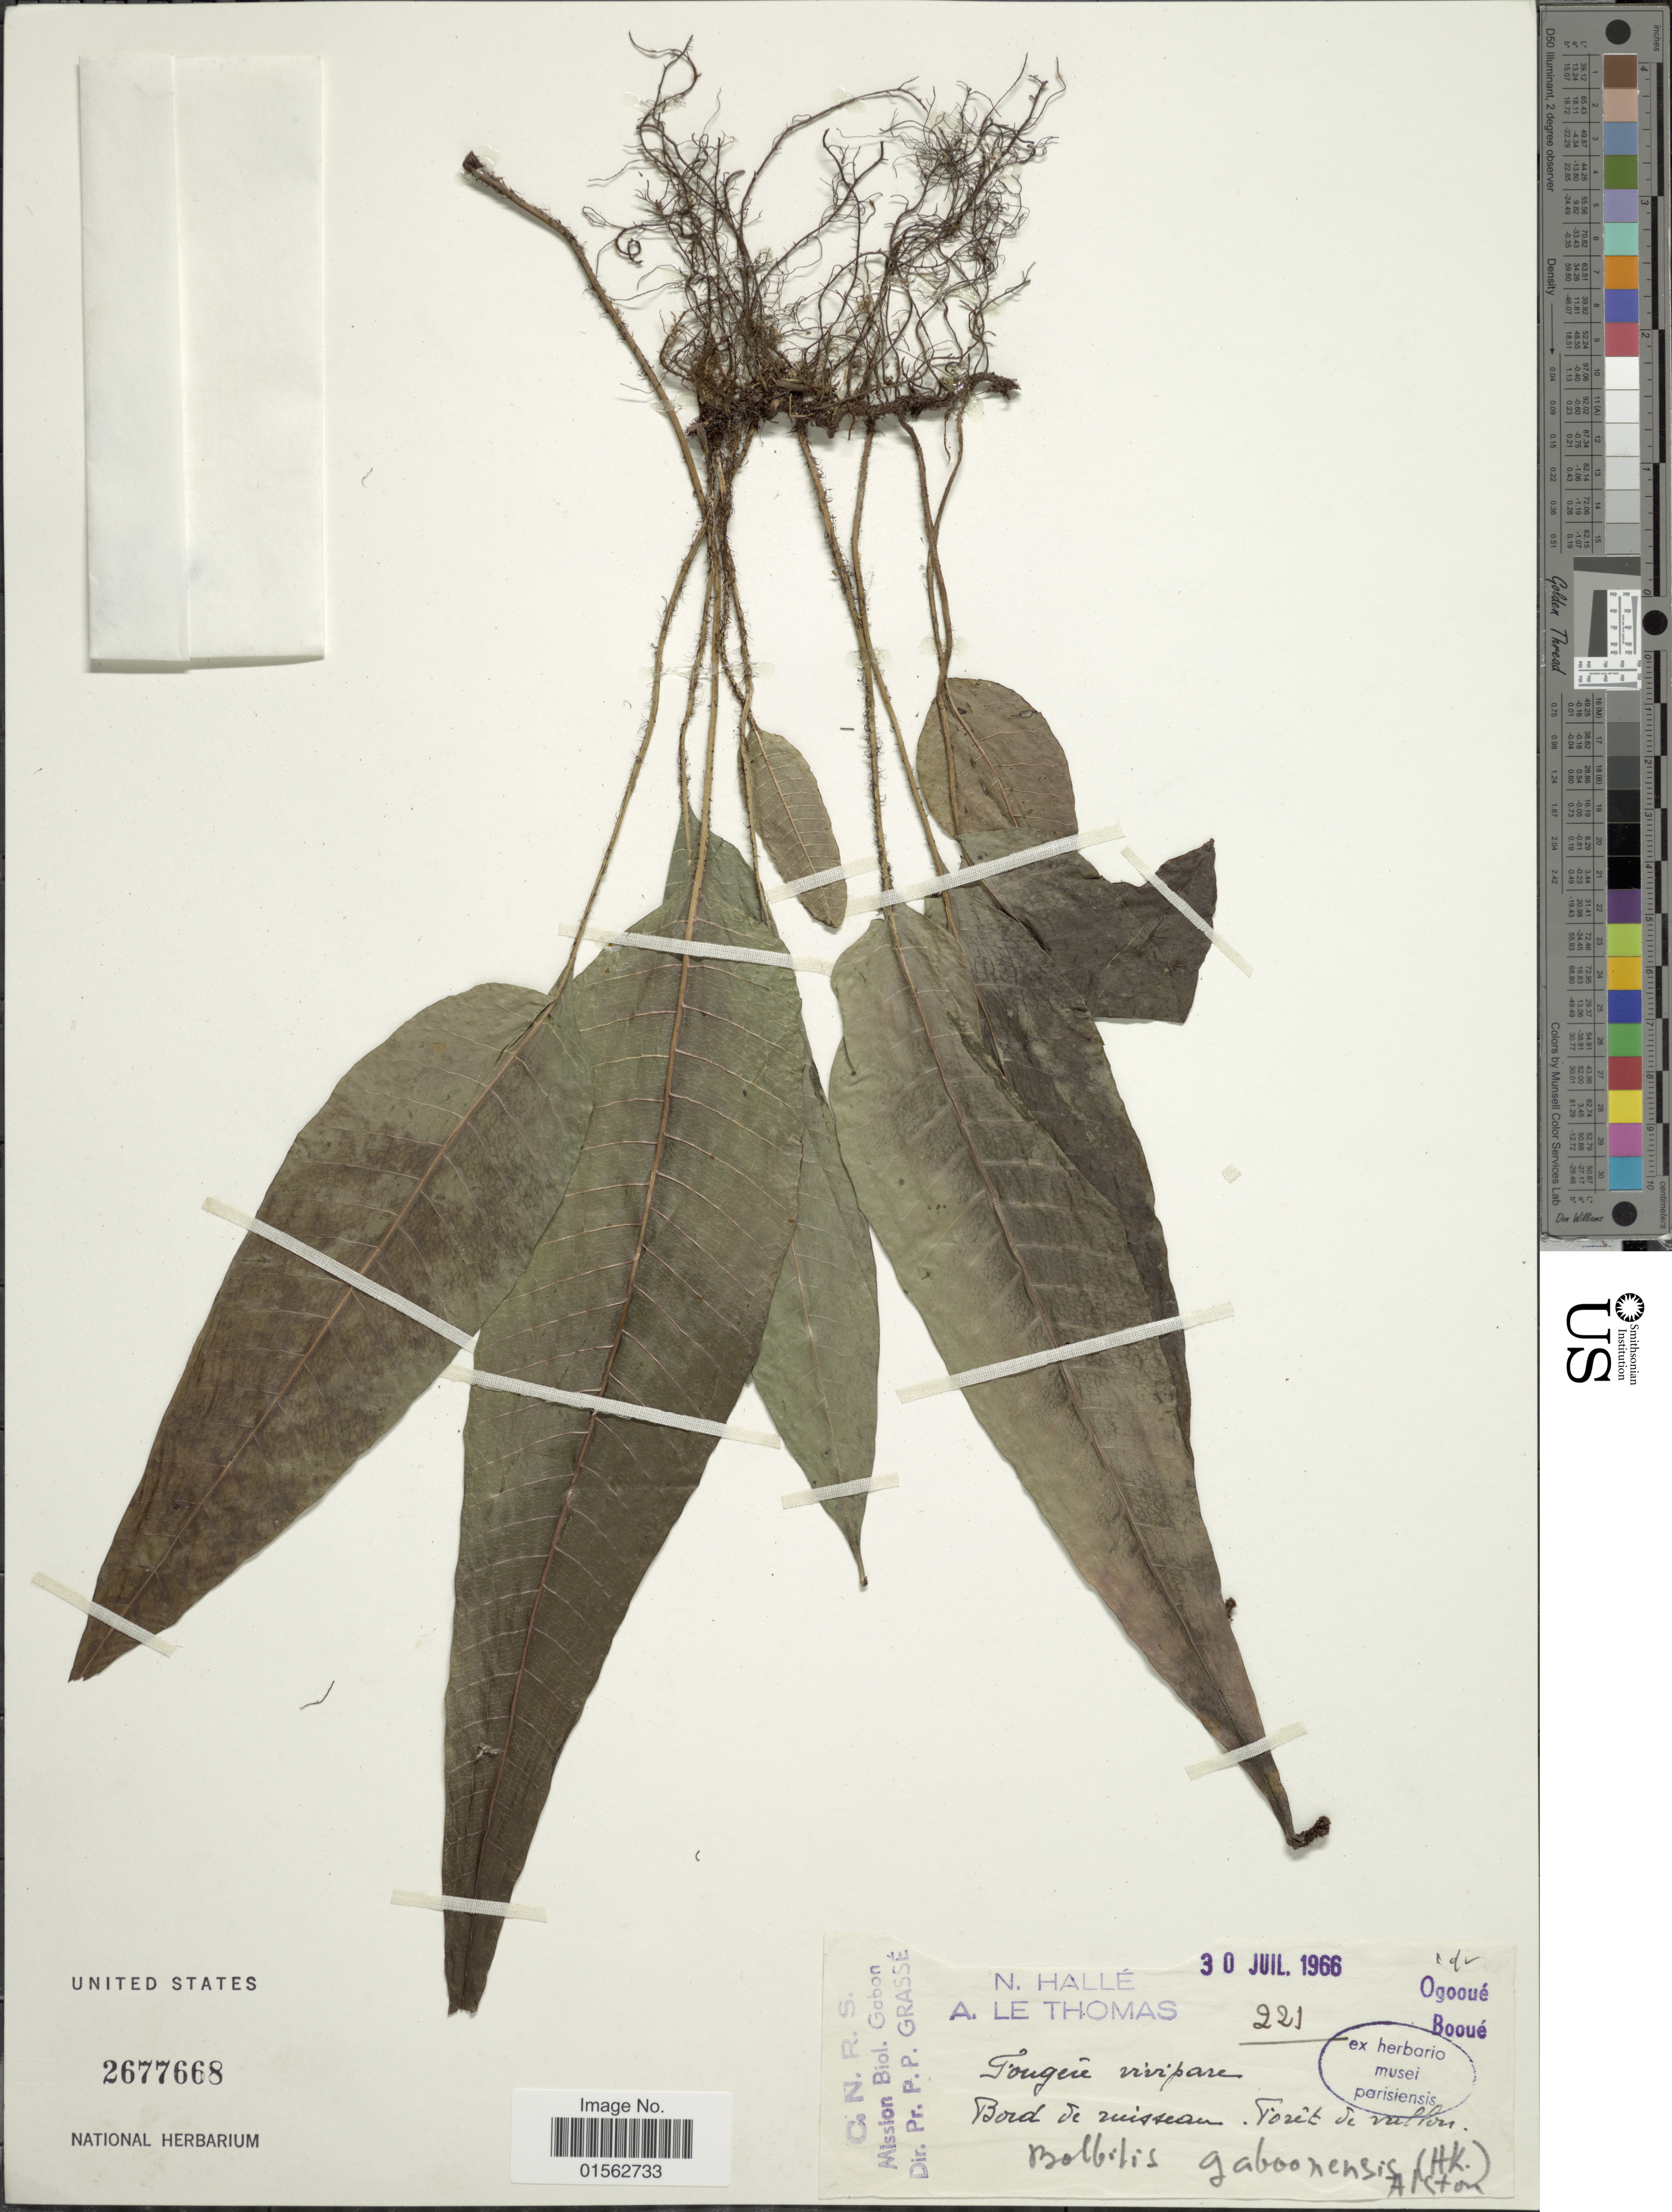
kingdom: Plantae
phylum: Tracheophyta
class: Polypodiopsida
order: Polypodiales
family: Dryopteridaceae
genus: Bolbitis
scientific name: Bolbitis gaboonensis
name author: (Hook.) C. Chr.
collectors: N. Hallé & A. Thomas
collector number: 221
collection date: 1966-07-30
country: Gabon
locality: Ogooué, Booué, Bord de ruisseau, Forêt de vallon.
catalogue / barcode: US 2677668